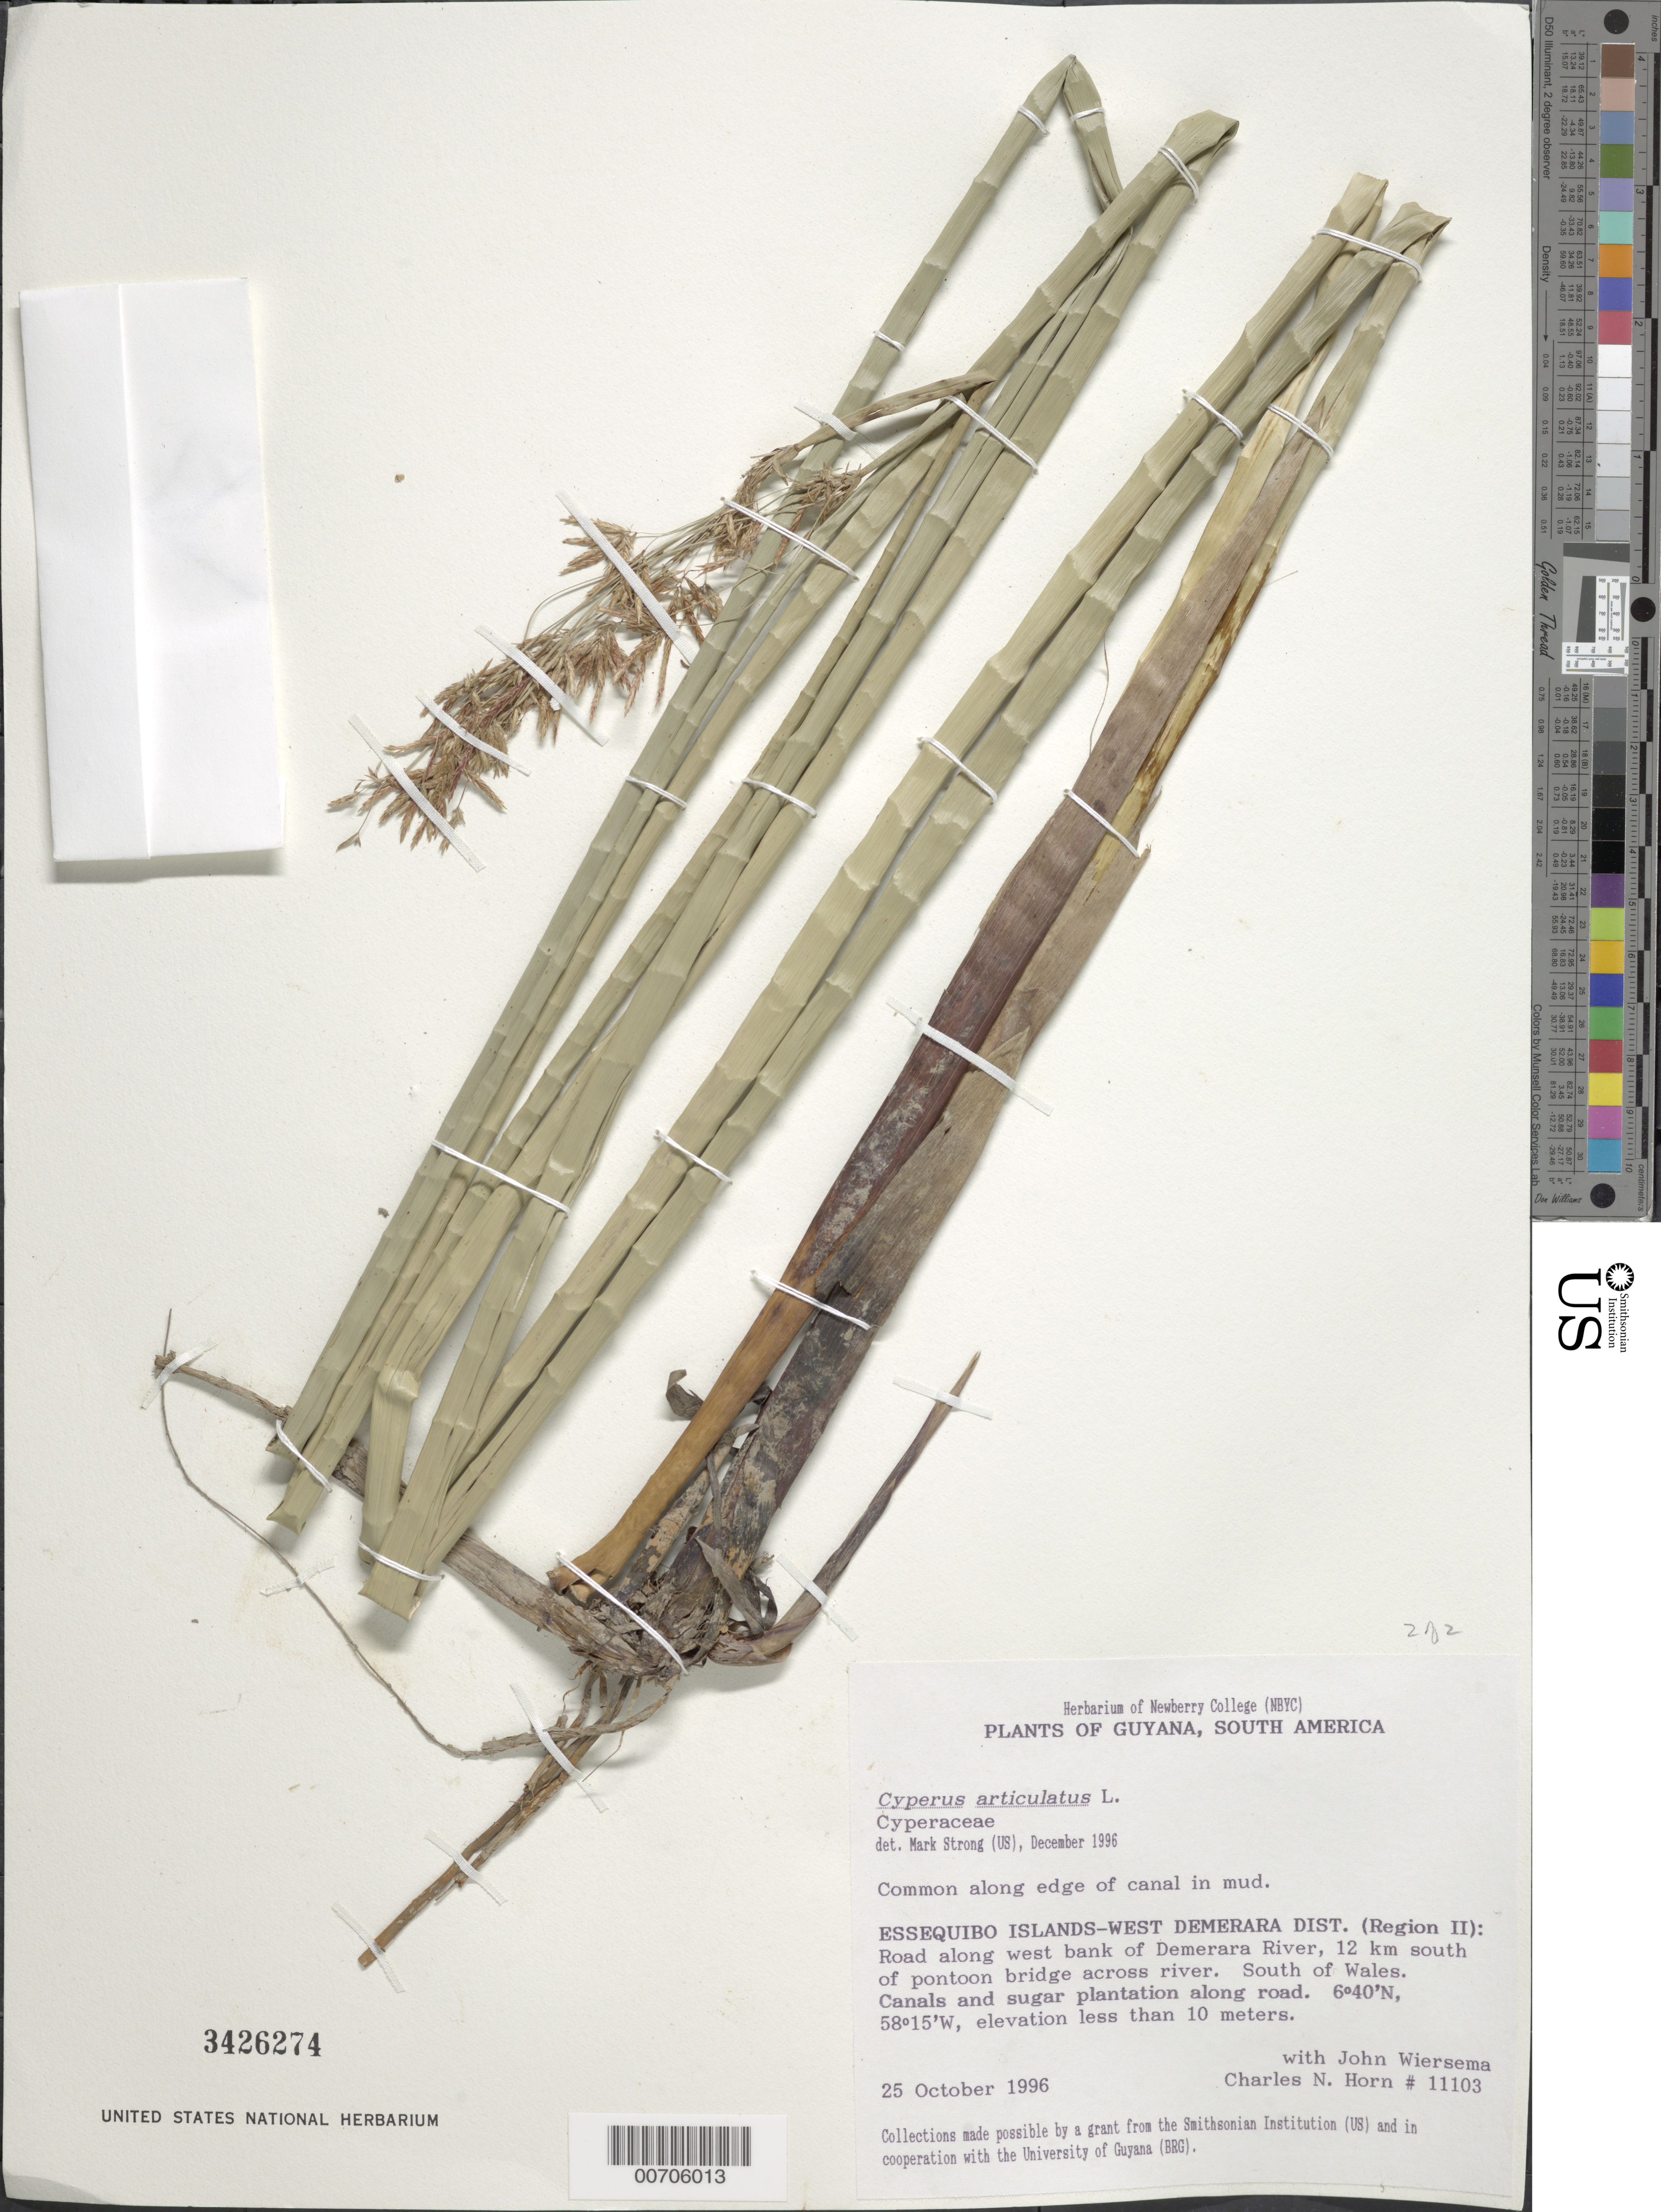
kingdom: Plantae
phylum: Tracheophyta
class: Liliopsida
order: Poales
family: Cyperaceae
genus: Cyperus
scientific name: Cyperus articulatus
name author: L.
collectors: J. H. Wiersema & C. N. Horn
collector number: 11103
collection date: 1996-10-25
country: Guyana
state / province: Essequibo Isl-W. Demerara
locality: (Region II): Road along west bank of Demerara River, 12 km south of pontoon bridge acroxx river, South of Wales, Canals and sugar plantation along road.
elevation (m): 10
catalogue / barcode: US 3426274